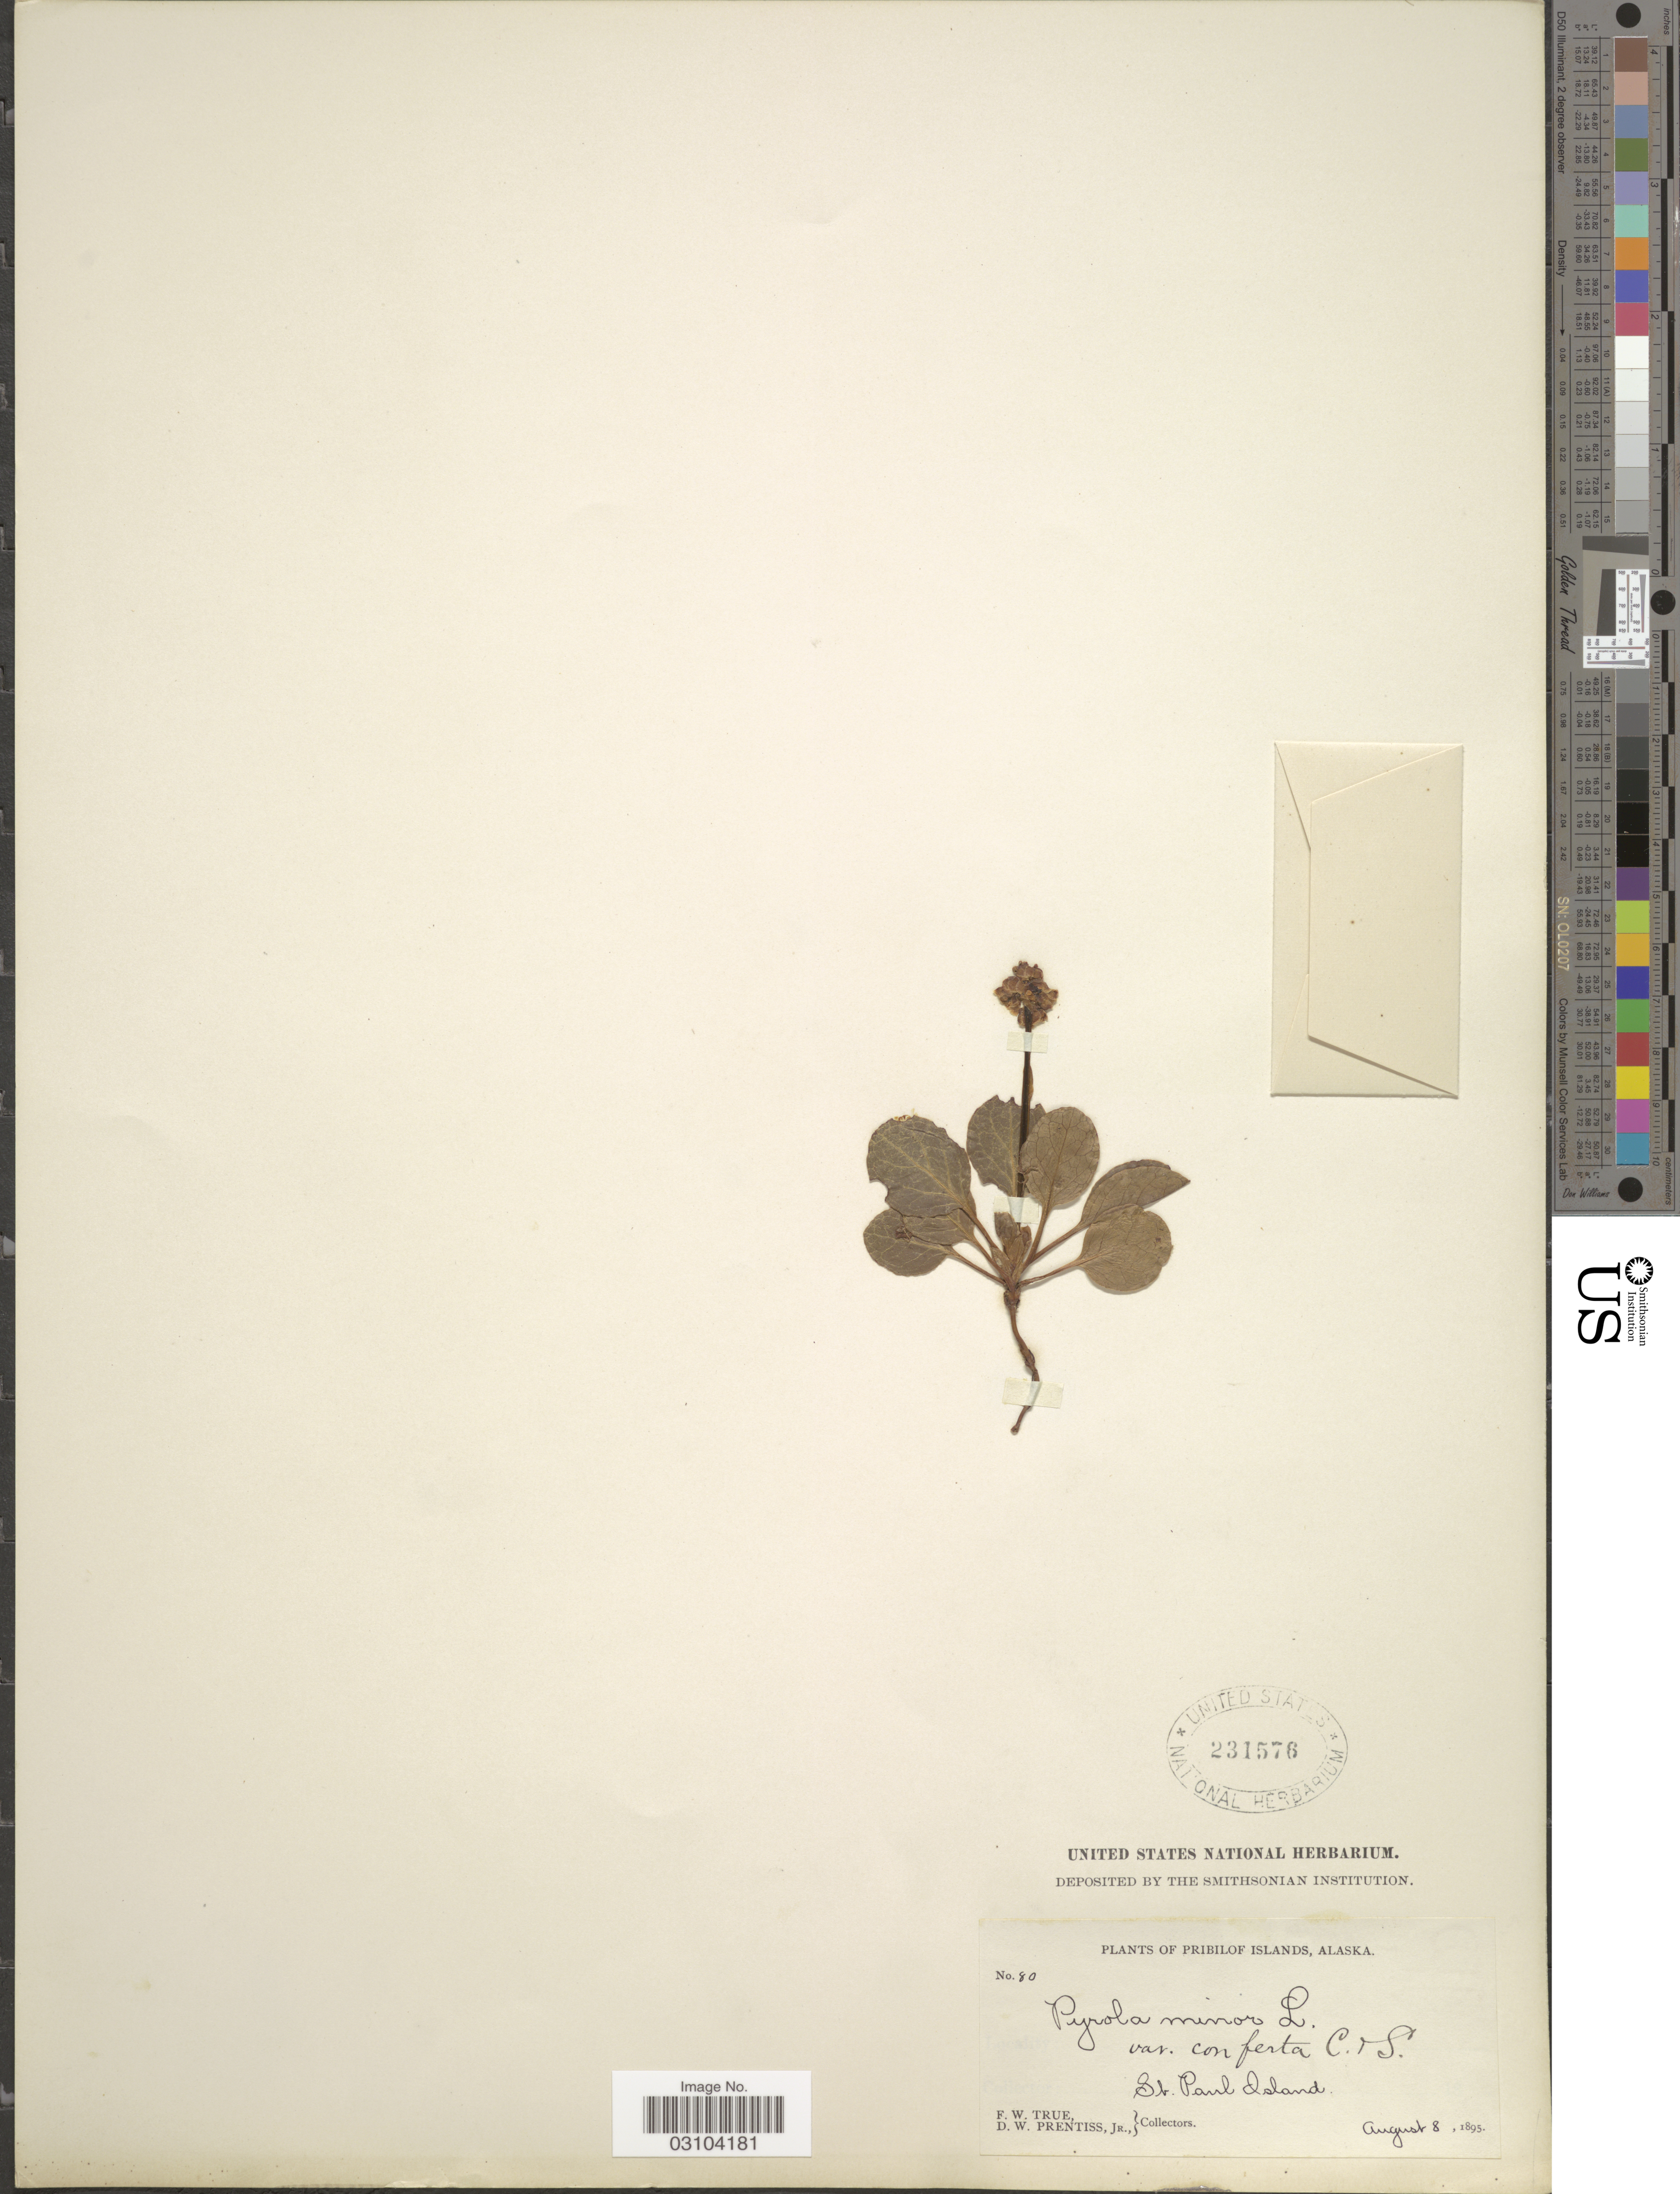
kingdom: Plantae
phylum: Tracheophyta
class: Magnoliopsida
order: Ericales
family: Ericaceae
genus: Pyrola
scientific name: Pyrola minor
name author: L.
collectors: F. True & D. Prentiss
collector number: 80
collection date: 1895-08-08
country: United States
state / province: Alaska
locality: Pribilof Islands. St. Paul Island.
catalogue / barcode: US 231576